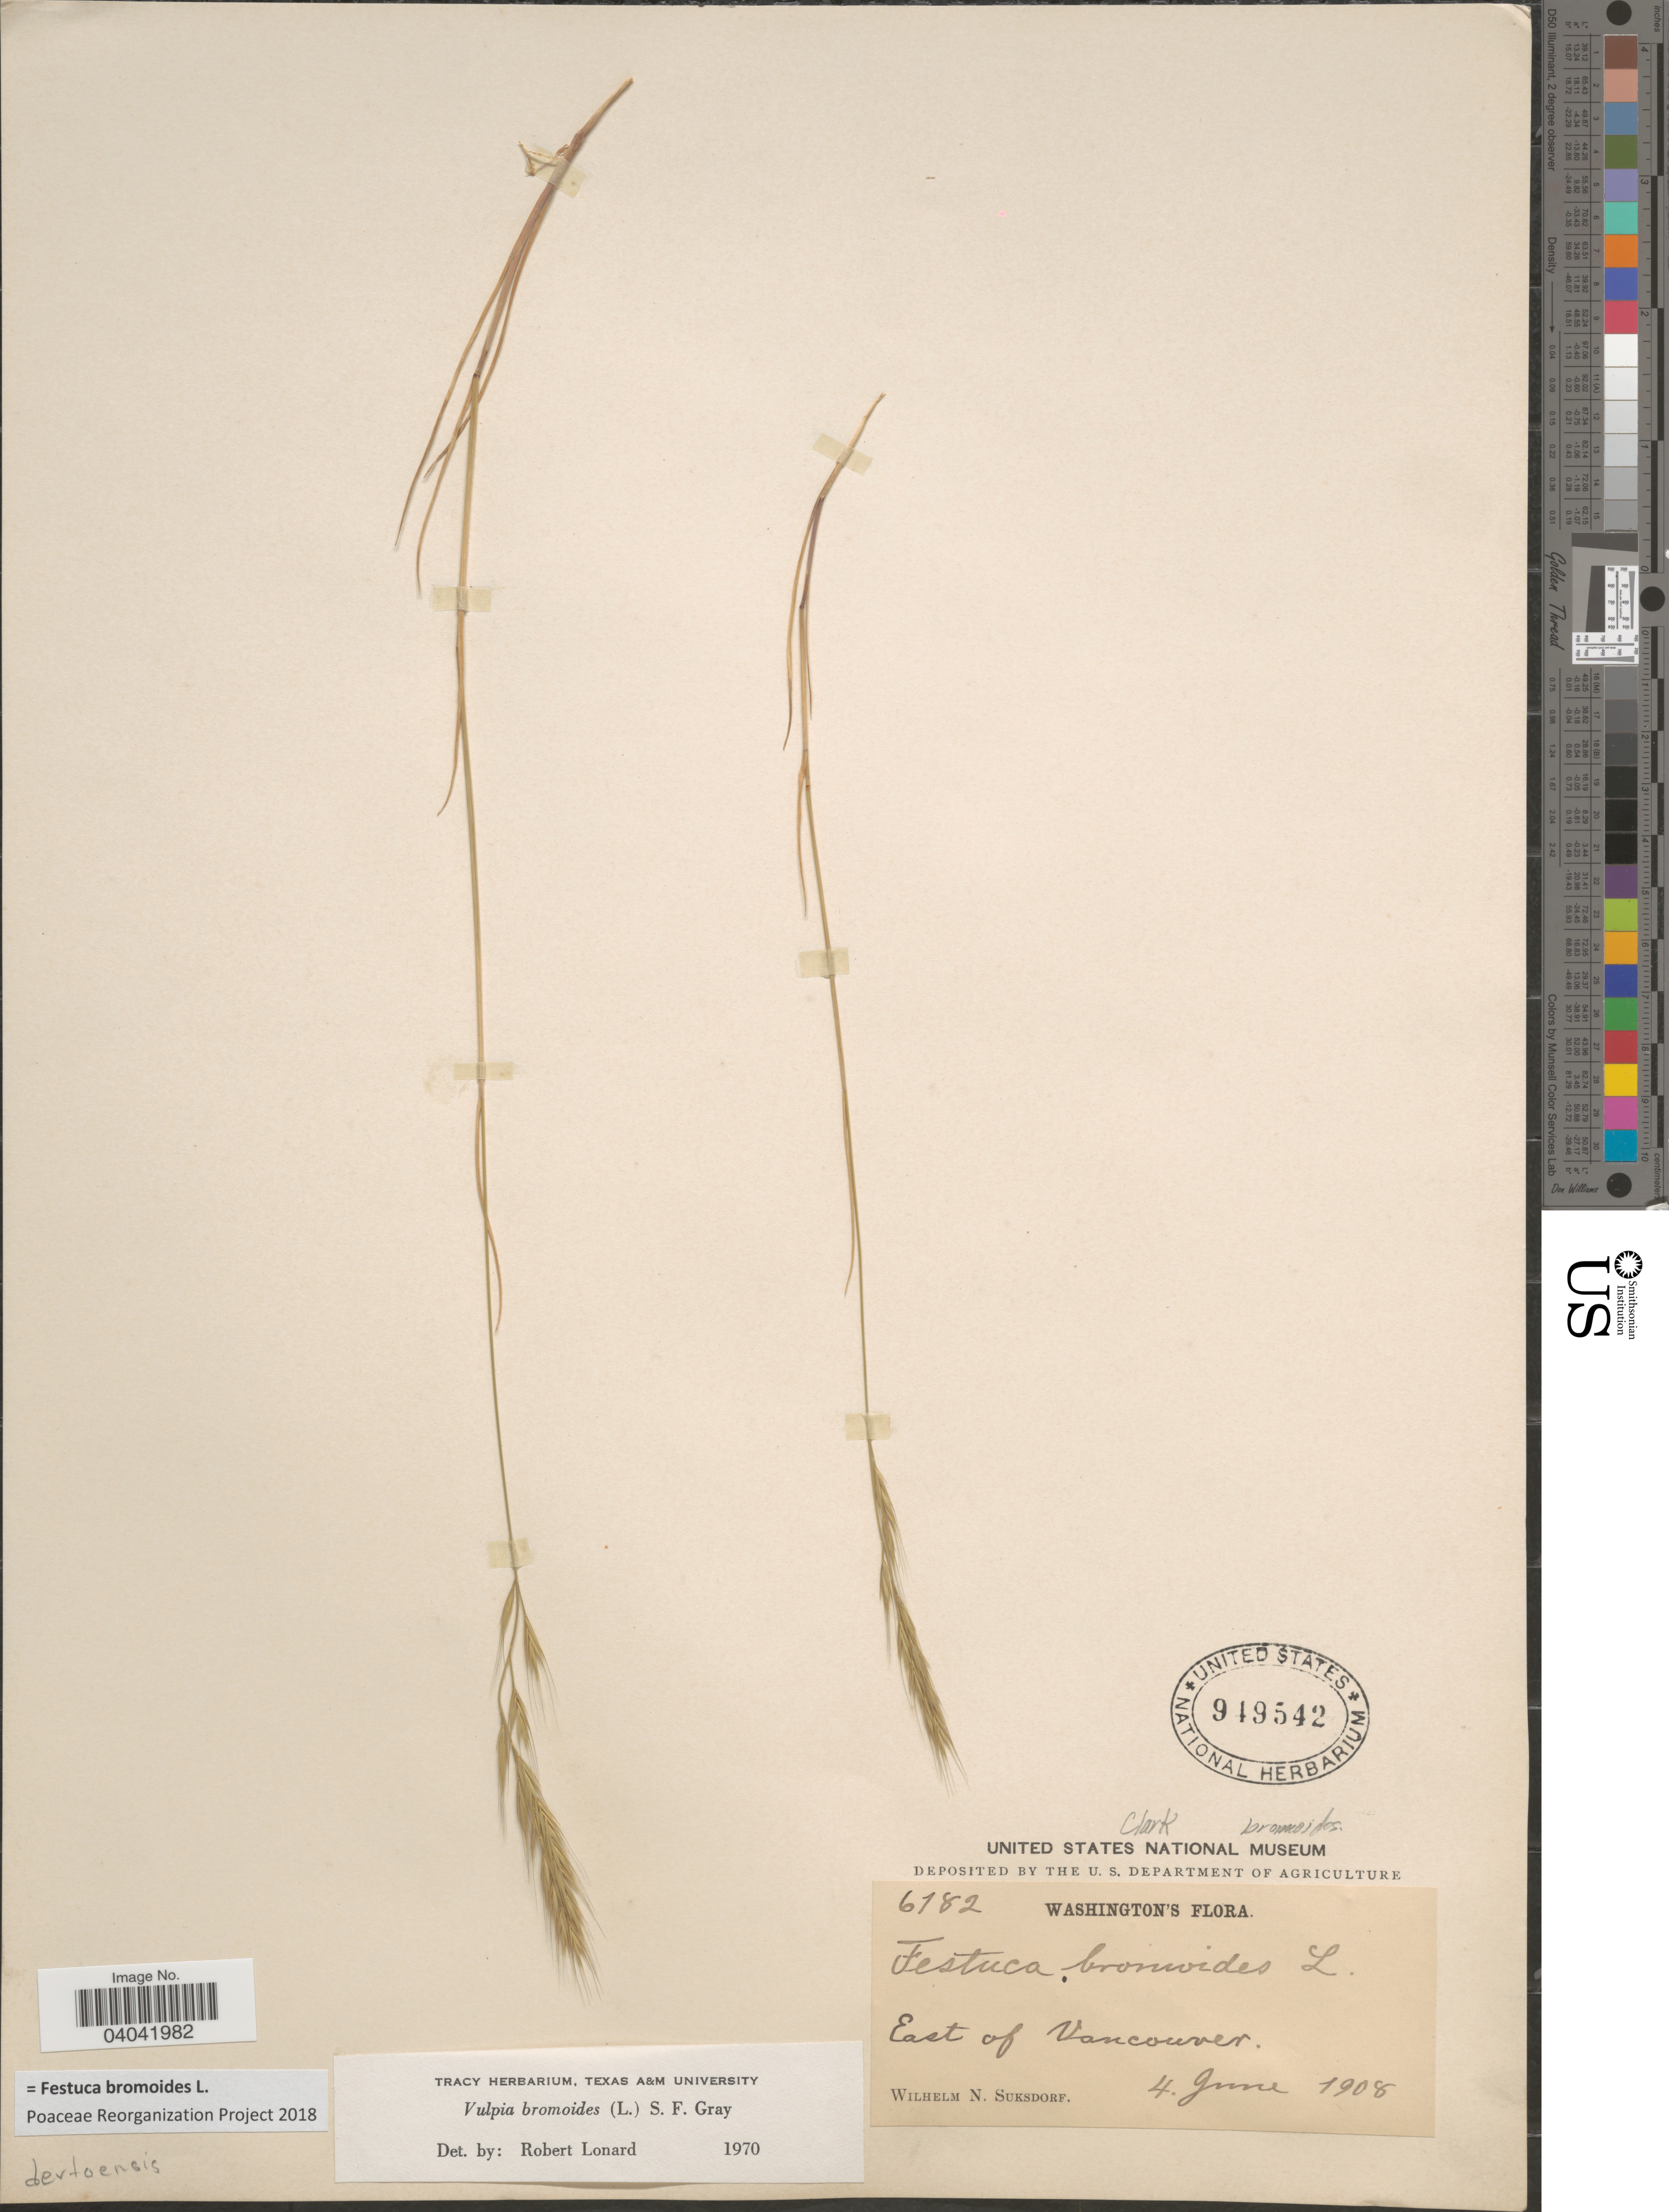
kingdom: Plantae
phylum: Tracheophyta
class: Liliopsida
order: Poales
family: Poaceae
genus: Festuca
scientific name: Festuca bromoides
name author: L.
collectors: W. N. Suksdorf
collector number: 6182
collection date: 1908-06-04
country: United States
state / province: Washington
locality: East of Vancouver.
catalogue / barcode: US 949542